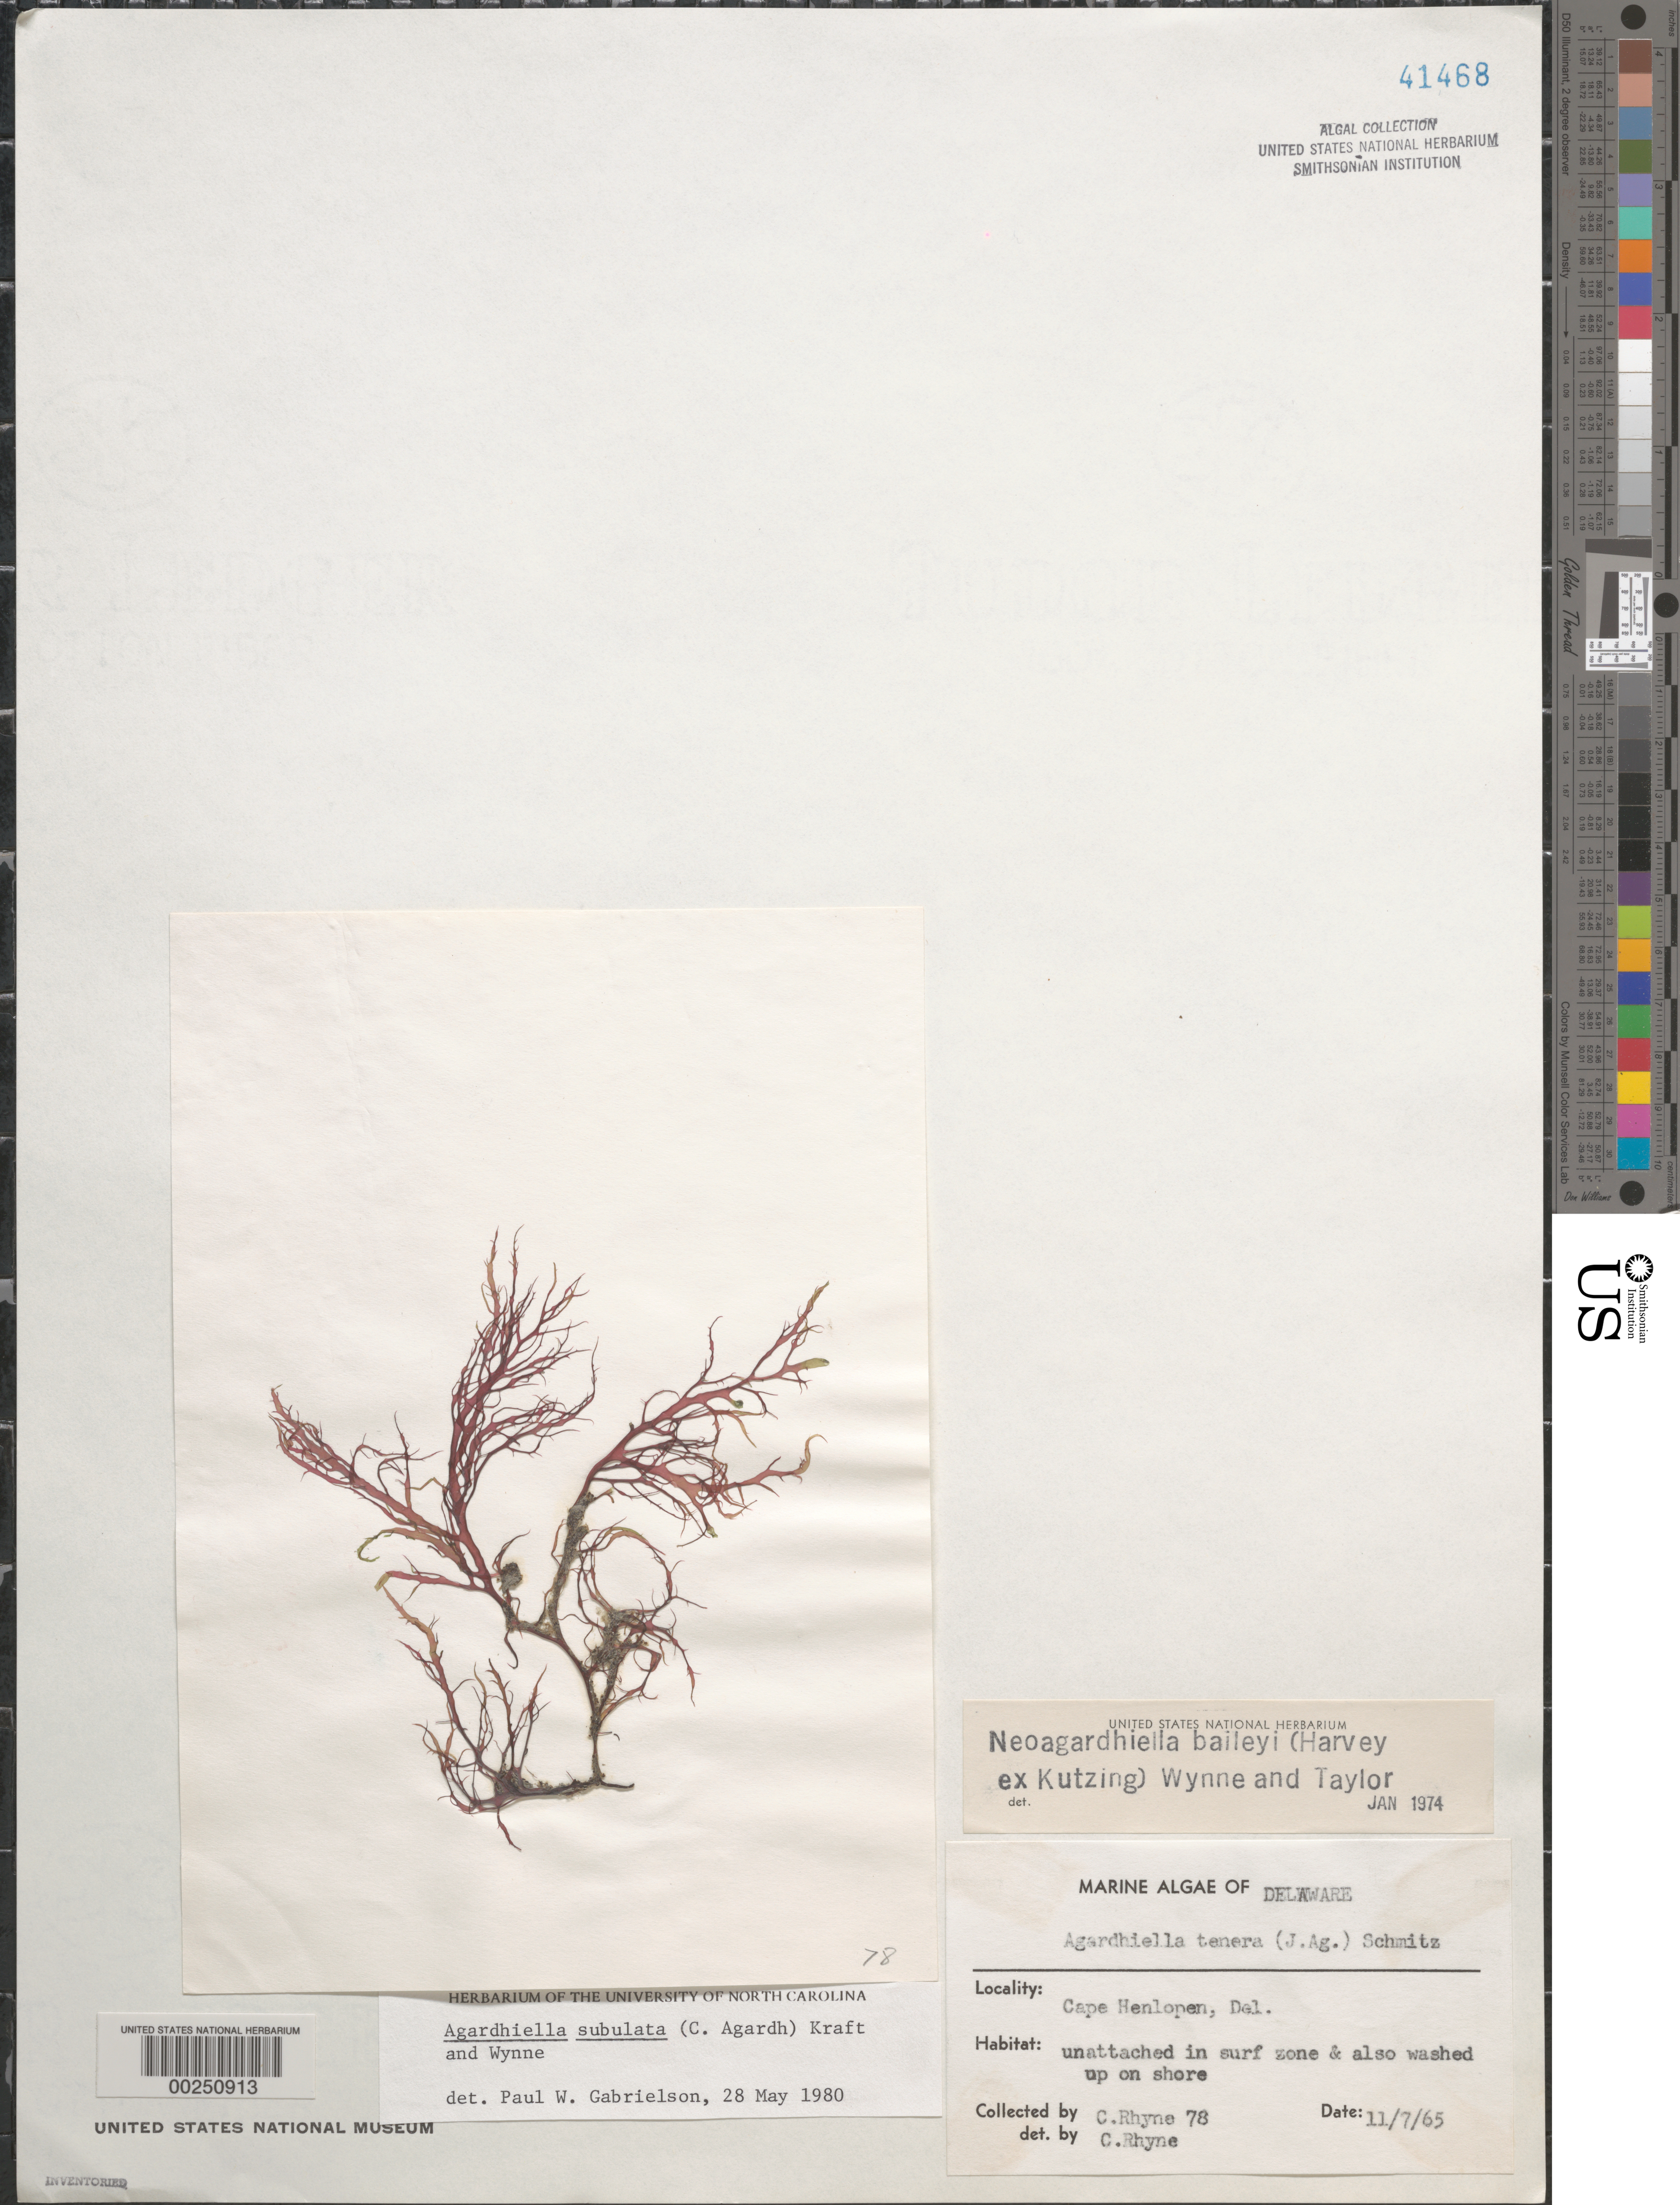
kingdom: Plantae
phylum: Rhodophyta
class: Florideophyceae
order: Gigartinales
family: Solieriaceae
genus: Agardhiella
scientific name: Agardhiella subulata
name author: (C. Agardh) G.T.Kraft & M.J. Wynne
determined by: Gabrielson, P. W.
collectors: C. Rhyne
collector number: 78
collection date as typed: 07 Nov 1965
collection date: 1965-11-07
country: United States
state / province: Delaware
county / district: Sussex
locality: Cape Henlopen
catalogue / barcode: US 41468